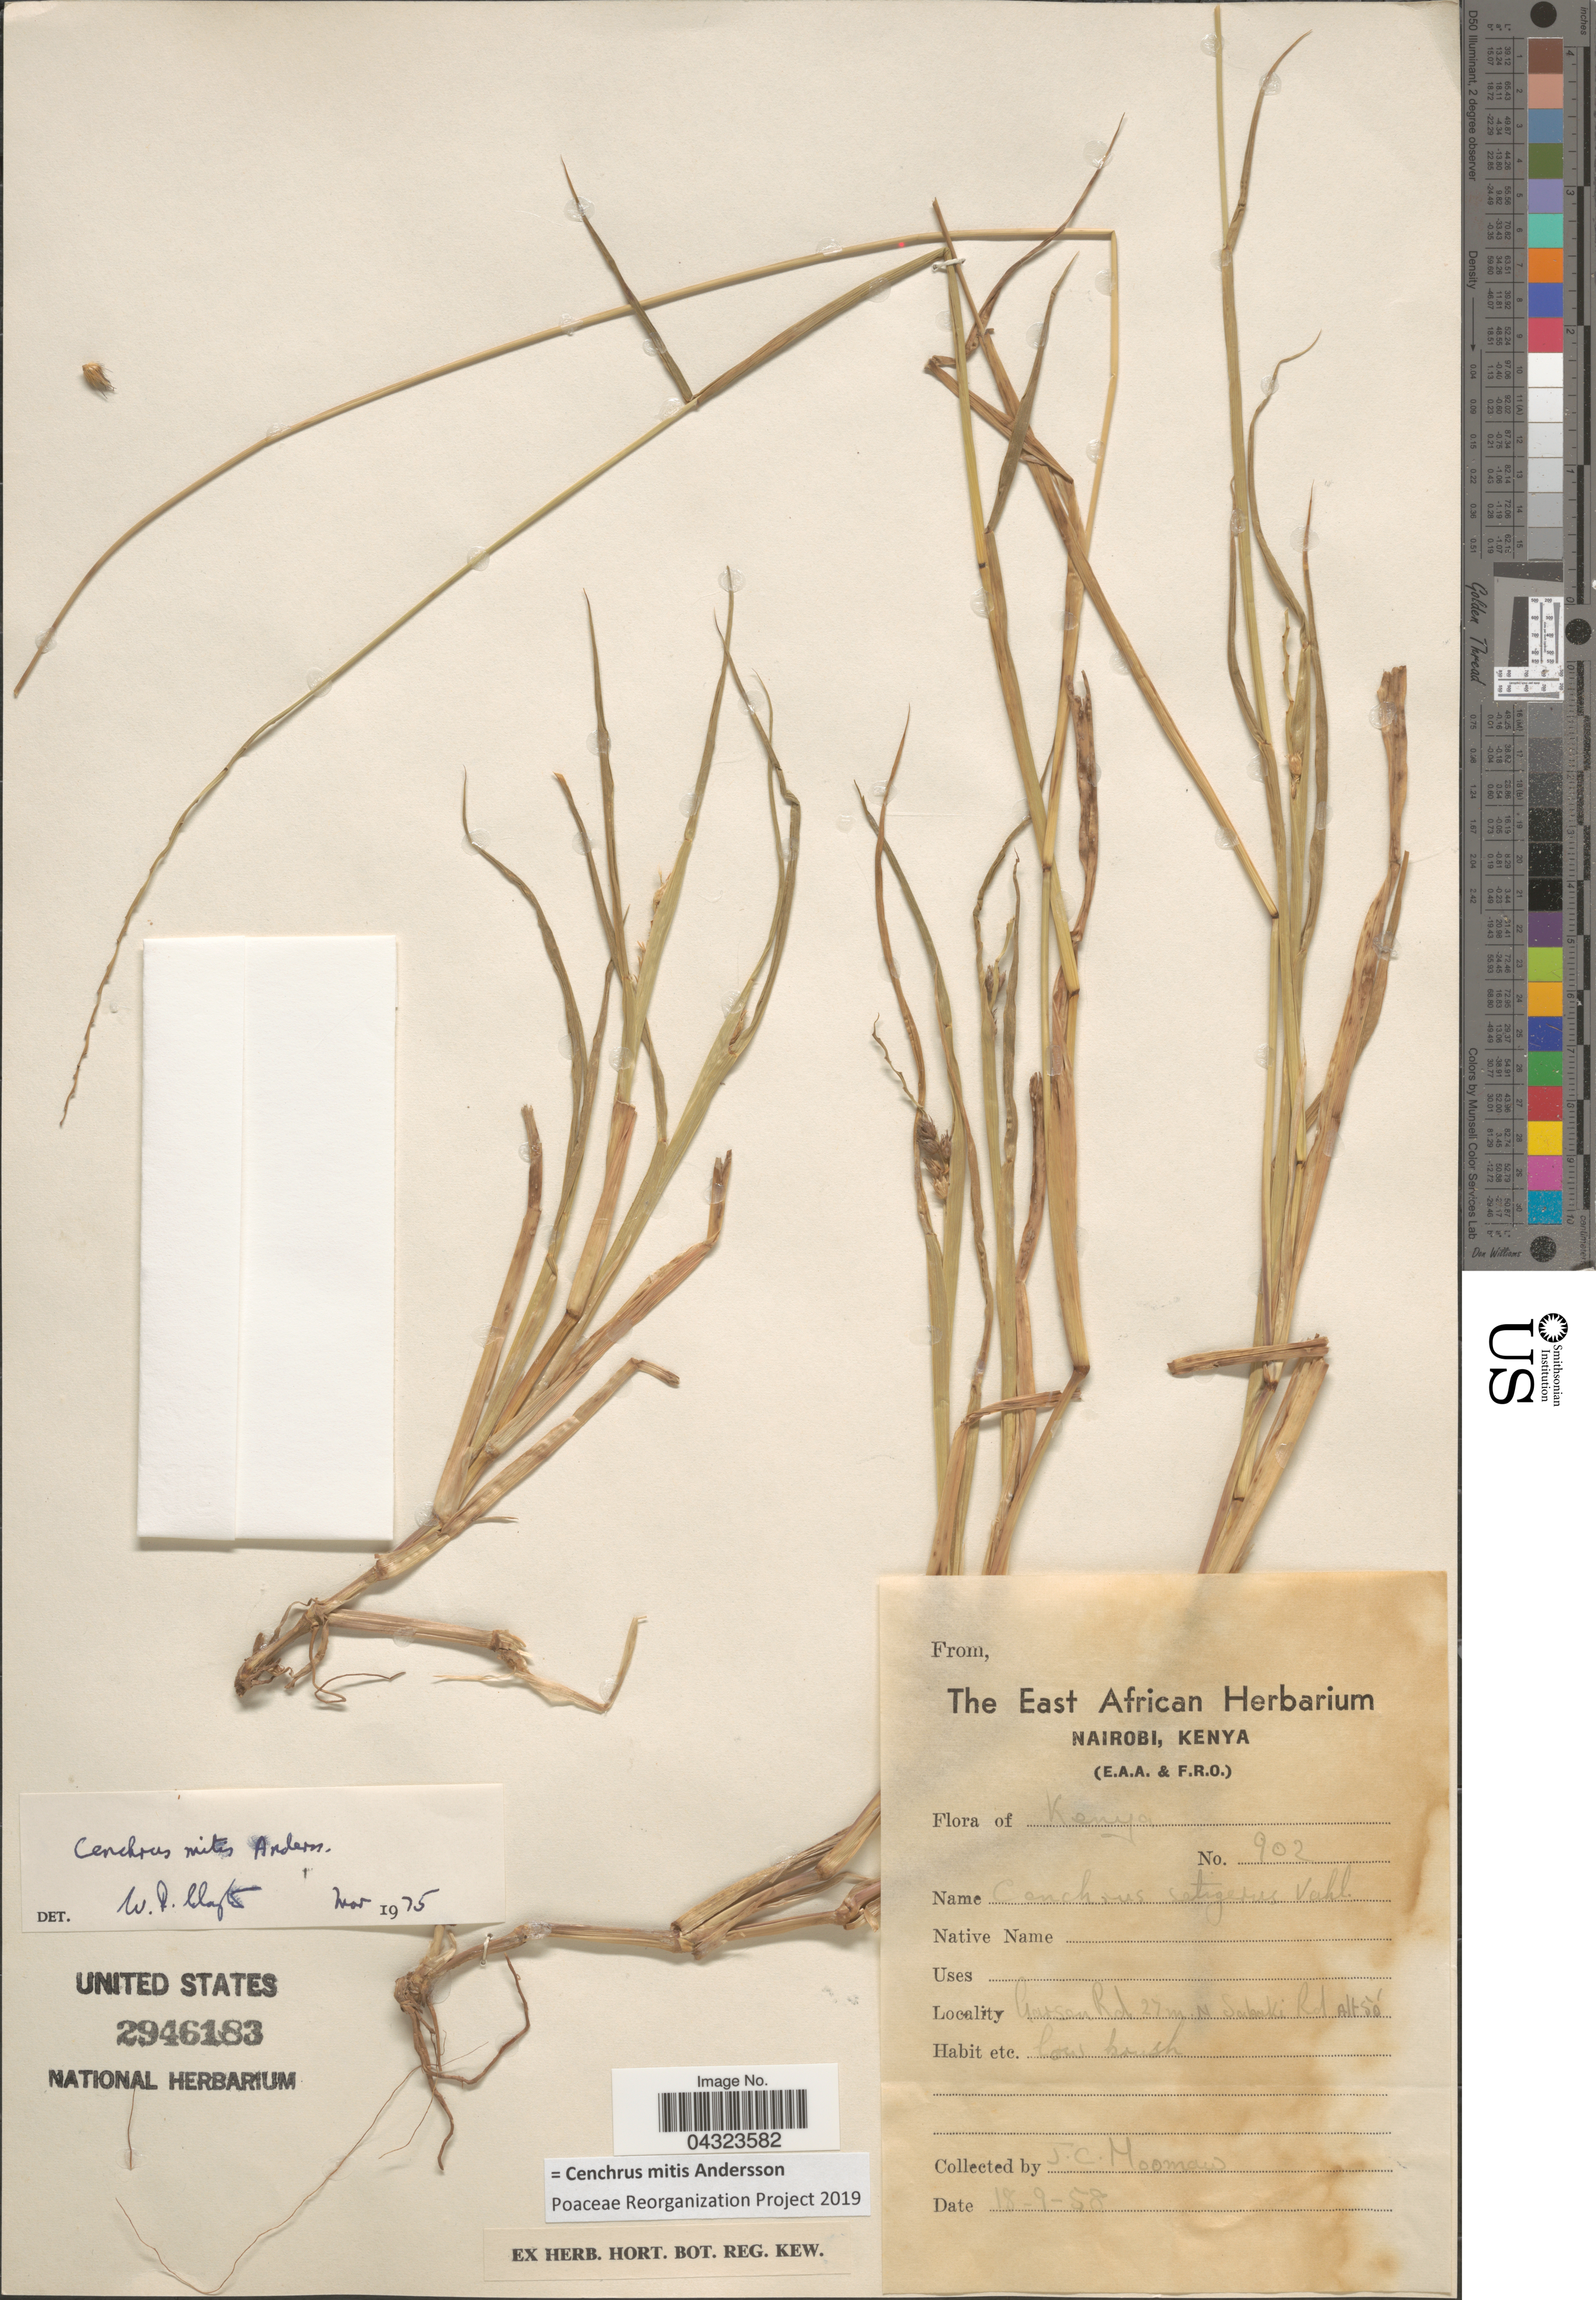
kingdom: Plantae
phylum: Tracheophyta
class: Liliopsida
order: Poales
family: Poaceae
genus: Cenchrus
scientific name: Cenchrus mitis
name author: Andersson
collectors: J. Mooman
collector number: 902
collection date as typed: Transcribed d/m/y: 18/9/58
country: Kenya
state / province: Nairobi Area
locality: Garsen Rd. 27 m. N Sabaki Rd.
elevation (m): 15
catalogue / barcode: US 2946183